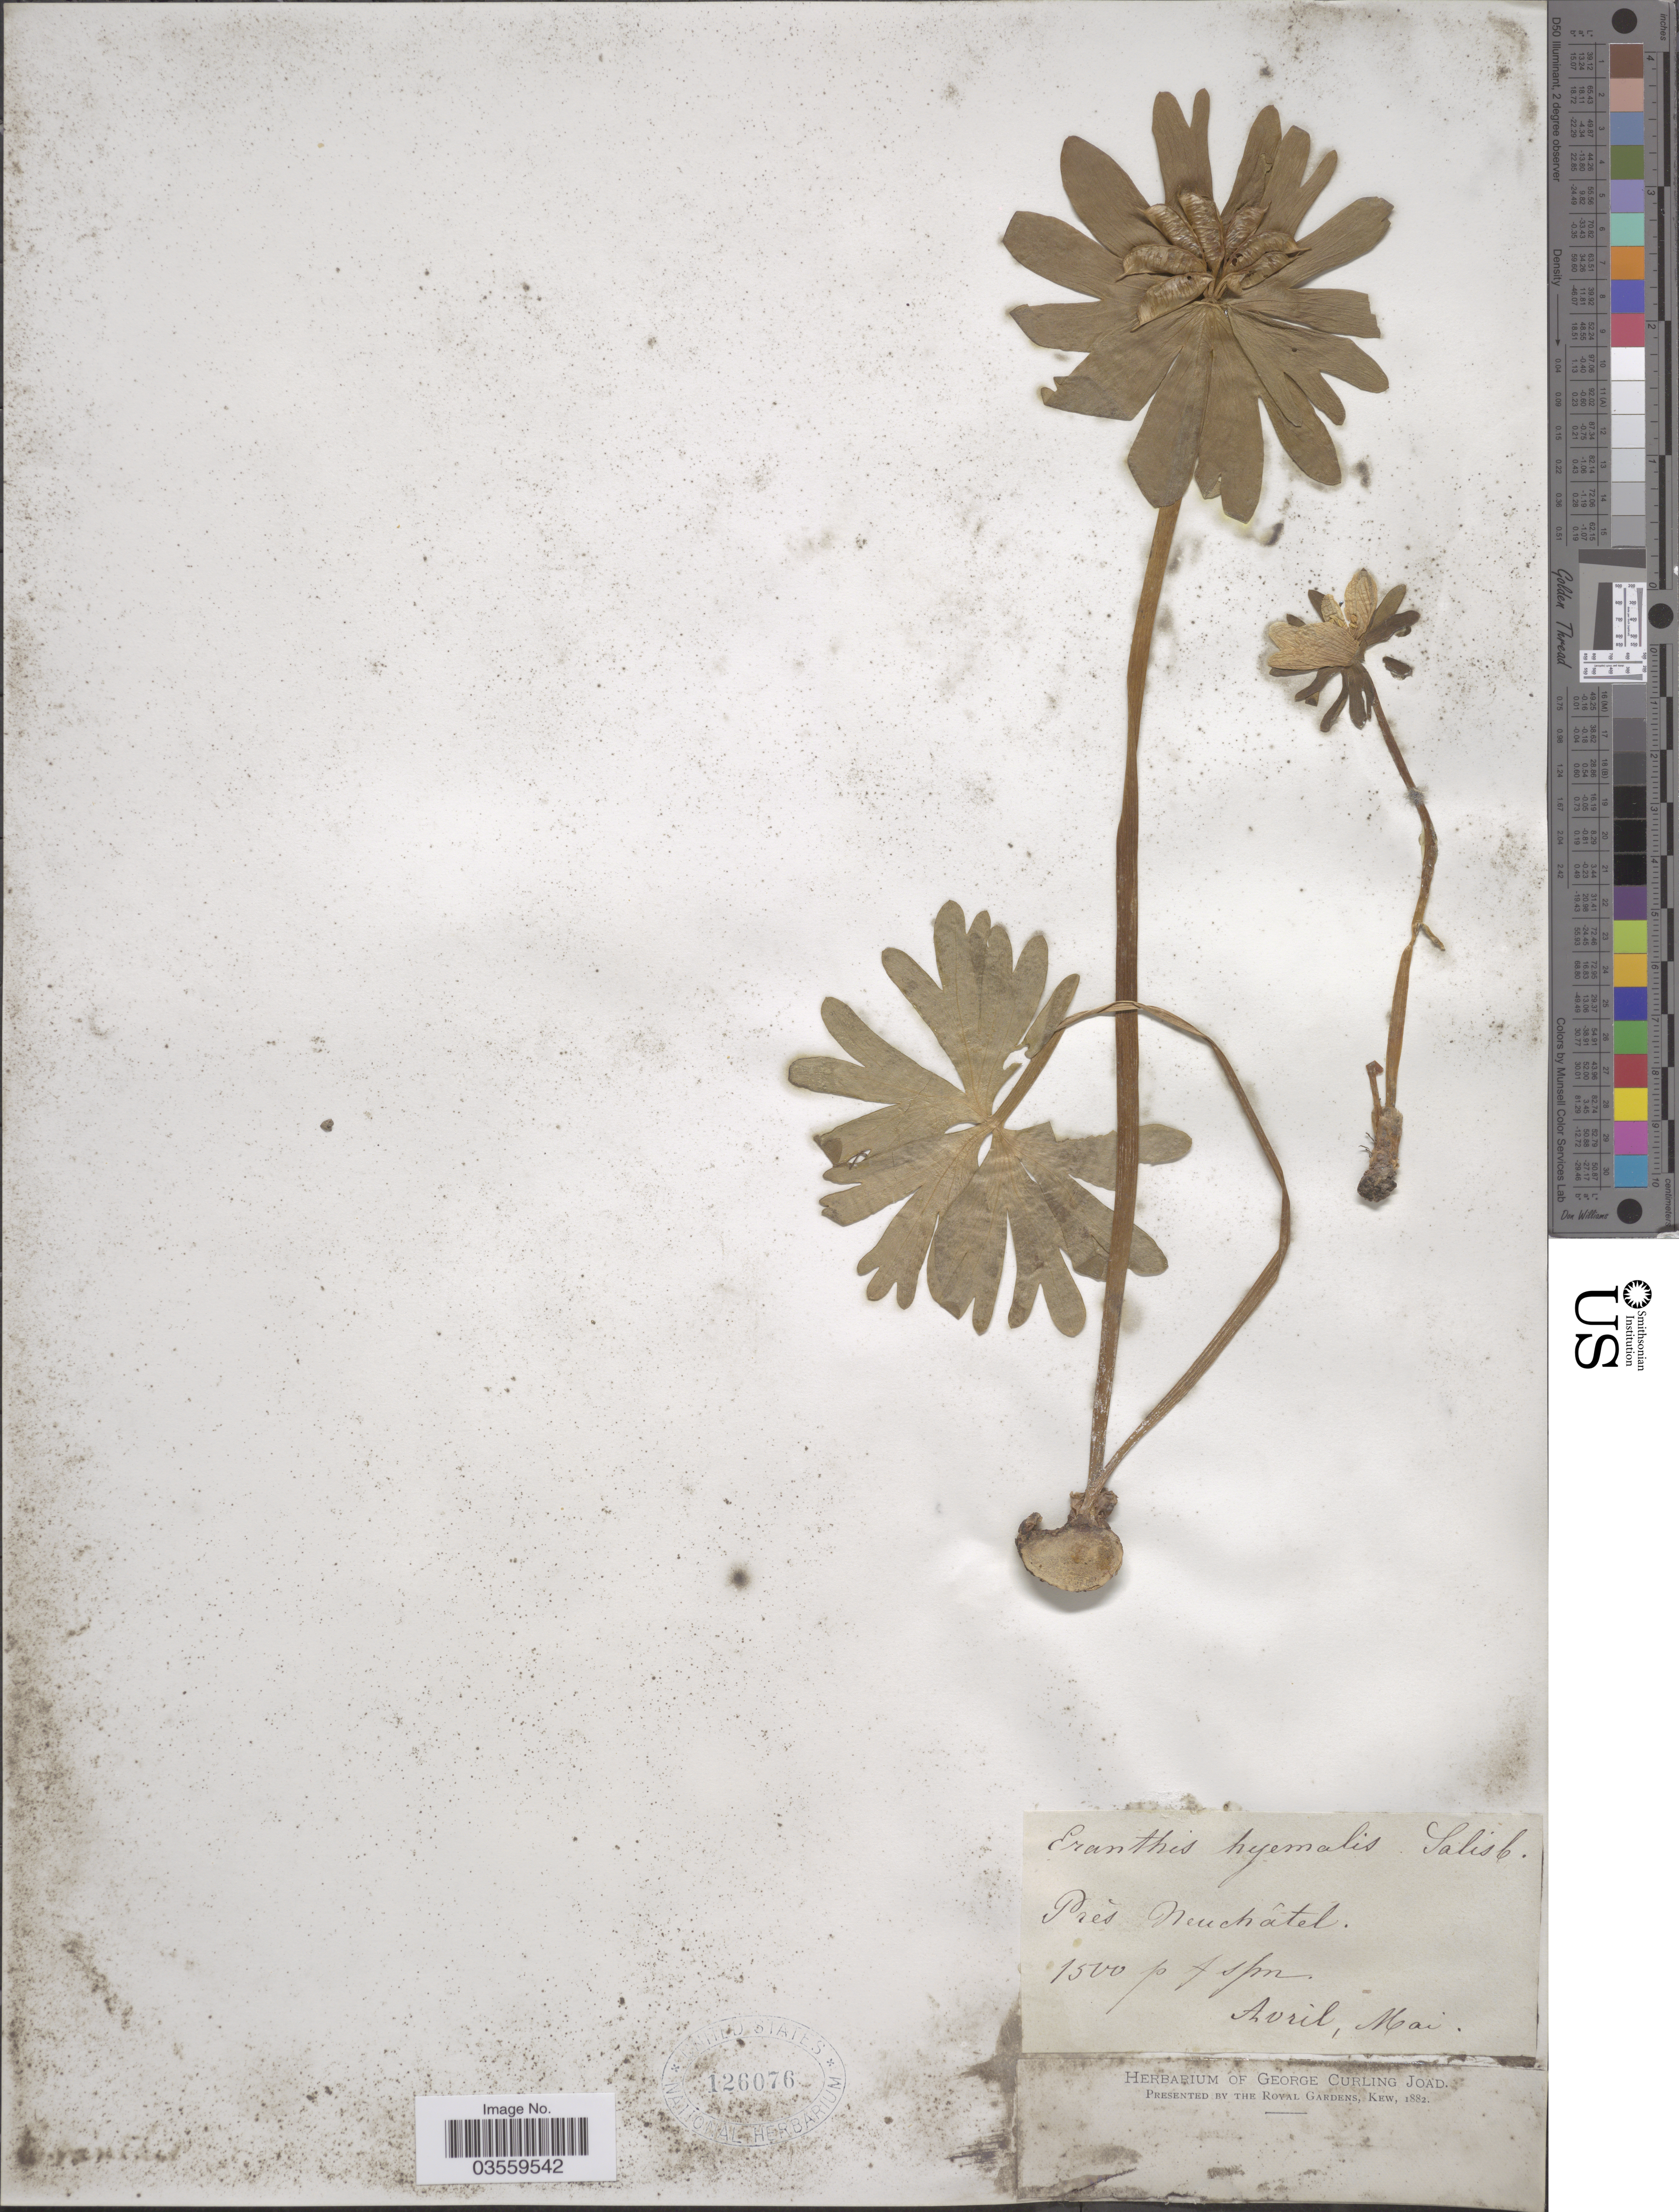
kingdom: Plantae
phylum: Tracheophyta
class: Magnoliopsida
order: Ranunculales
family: Ranunculaceae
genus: Eranthis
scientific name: Eranthis hyemalis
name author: (L.) Salisb.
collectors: ex herb. George Curling Joad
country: Switzerland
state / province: Neuchâtel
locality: Près Neuchâtel.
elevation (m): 457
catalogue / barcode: US 126076